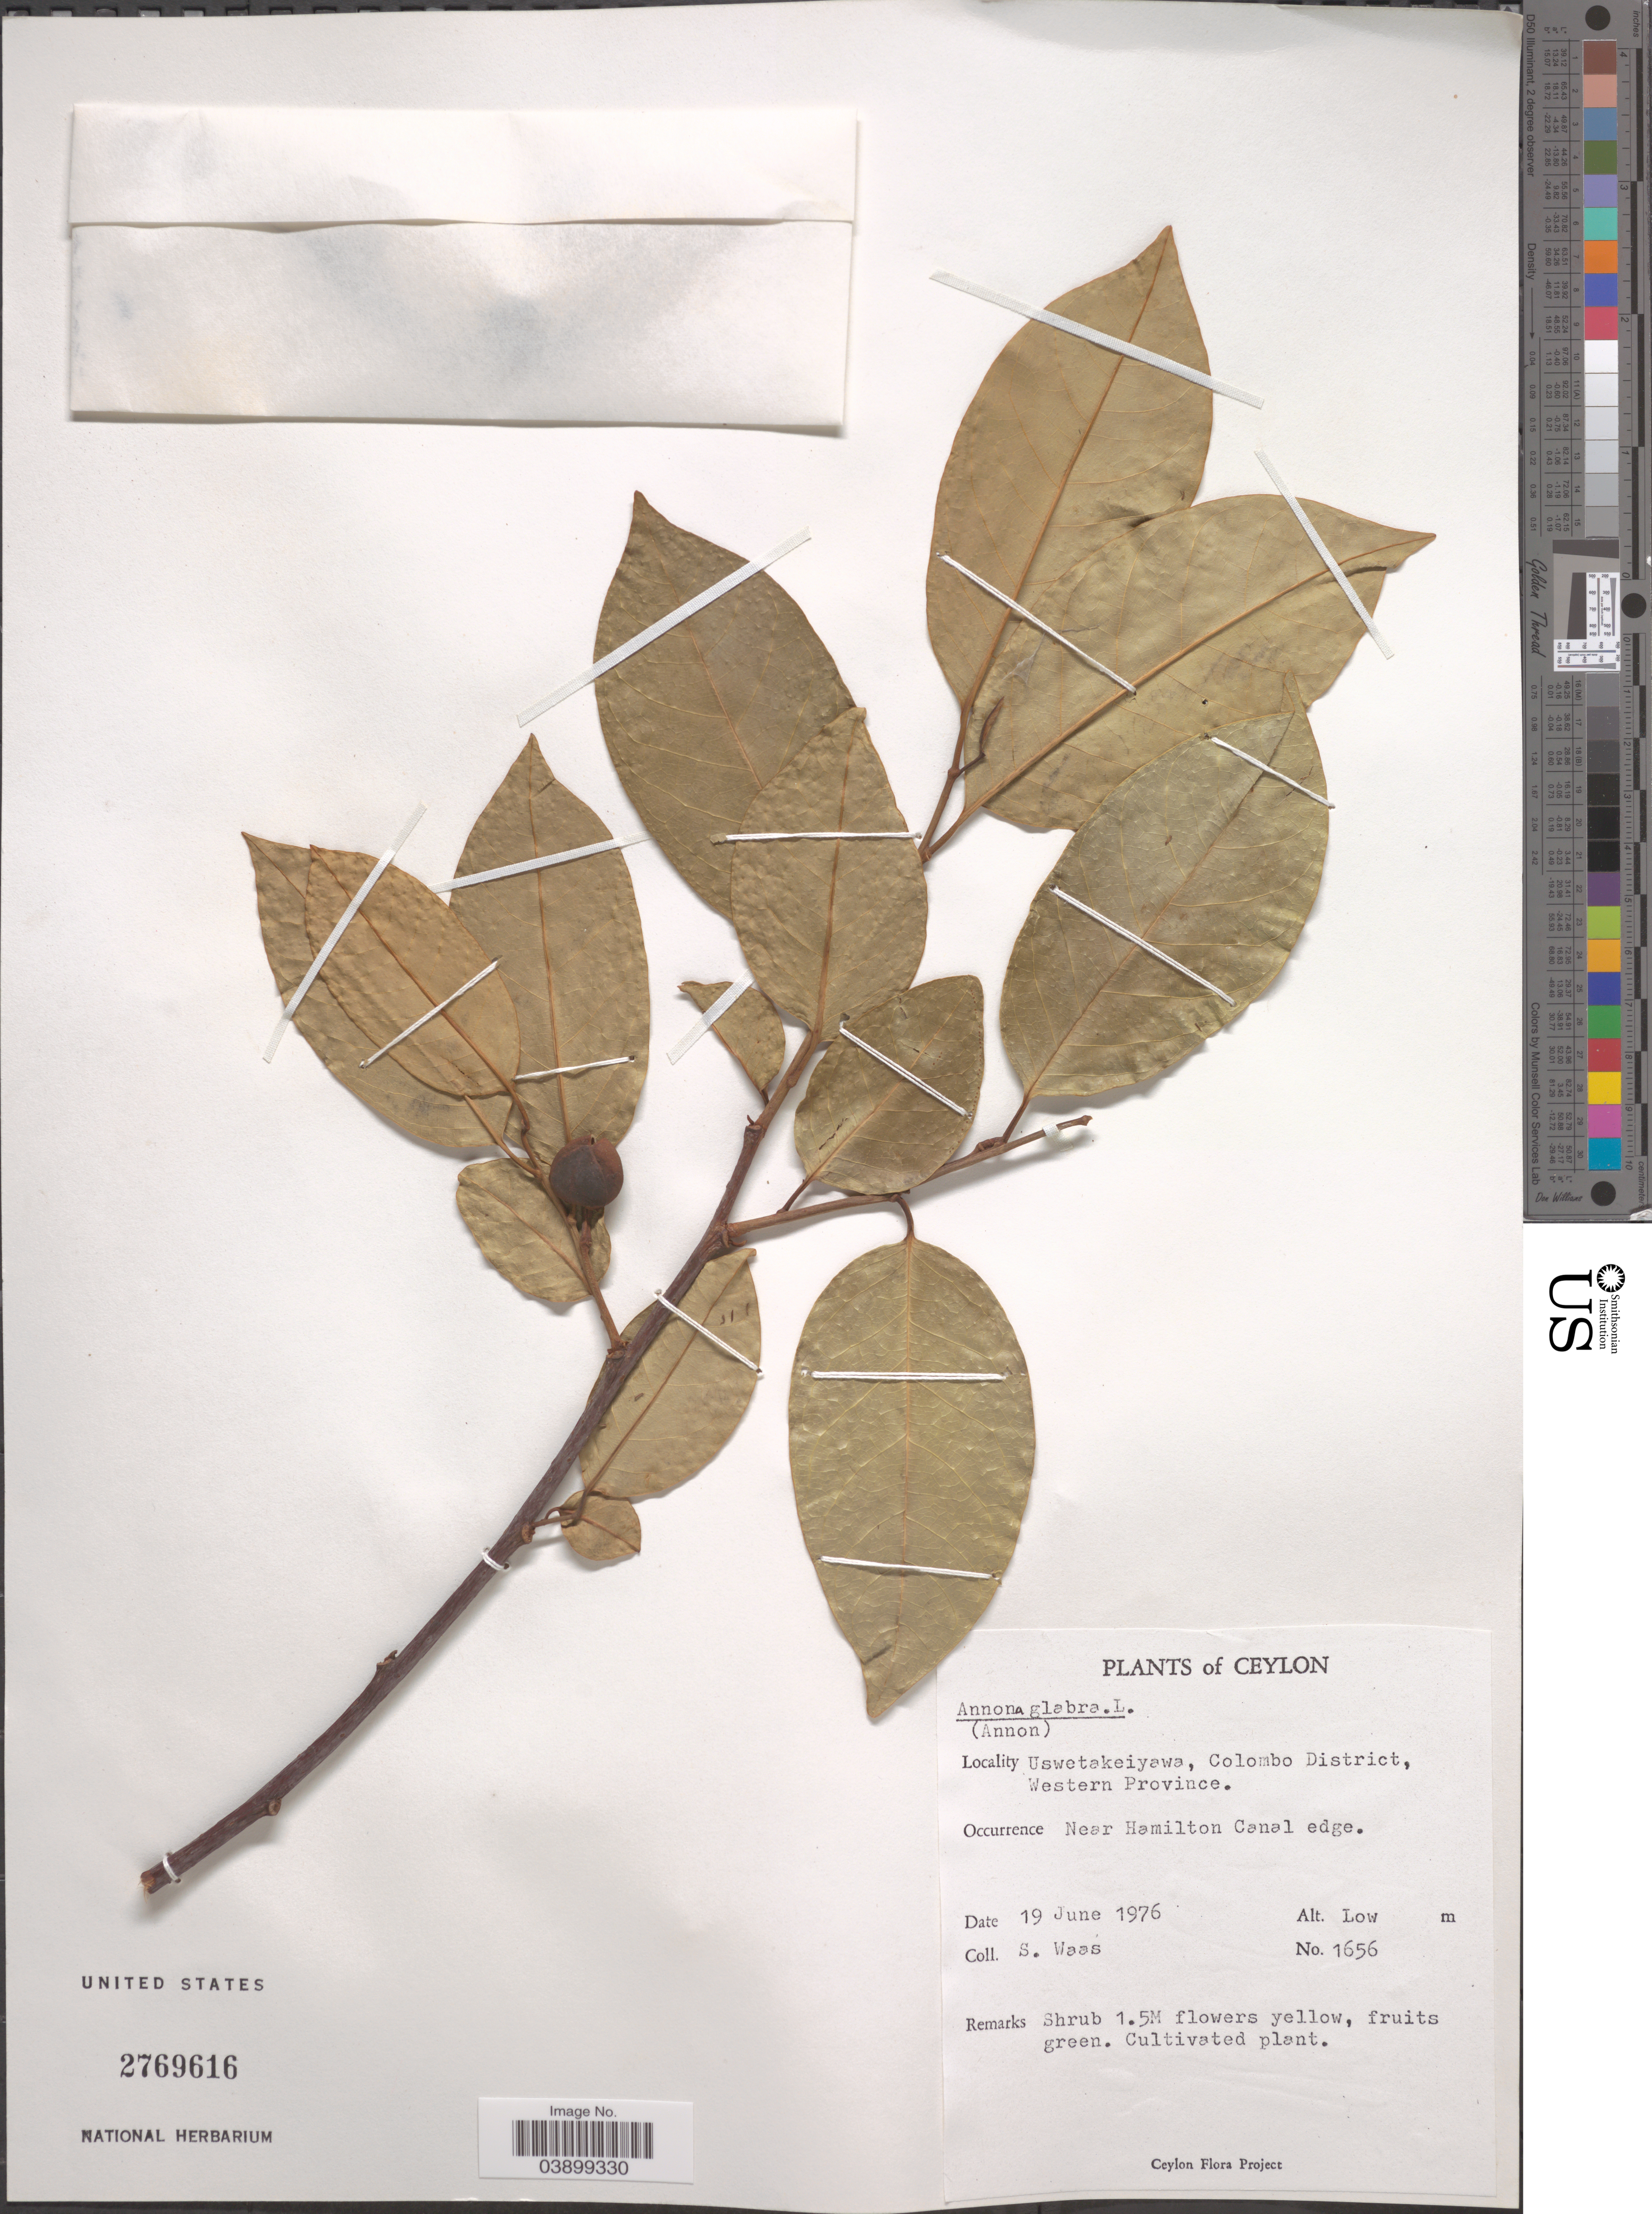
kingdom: Plantae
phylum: Tracheophyta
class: Magnoliopsida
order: Magnoliales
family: Annonaceae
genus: Annona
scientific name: Annona glabra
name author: L.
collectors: S. Waas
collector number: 1656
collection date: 1976-06-19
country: Sri Lanka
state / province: Western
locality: Ceylon. Uswetakeiyawa, Colombo District. Near Hamilton Canal edge.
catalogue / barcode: US 2769616